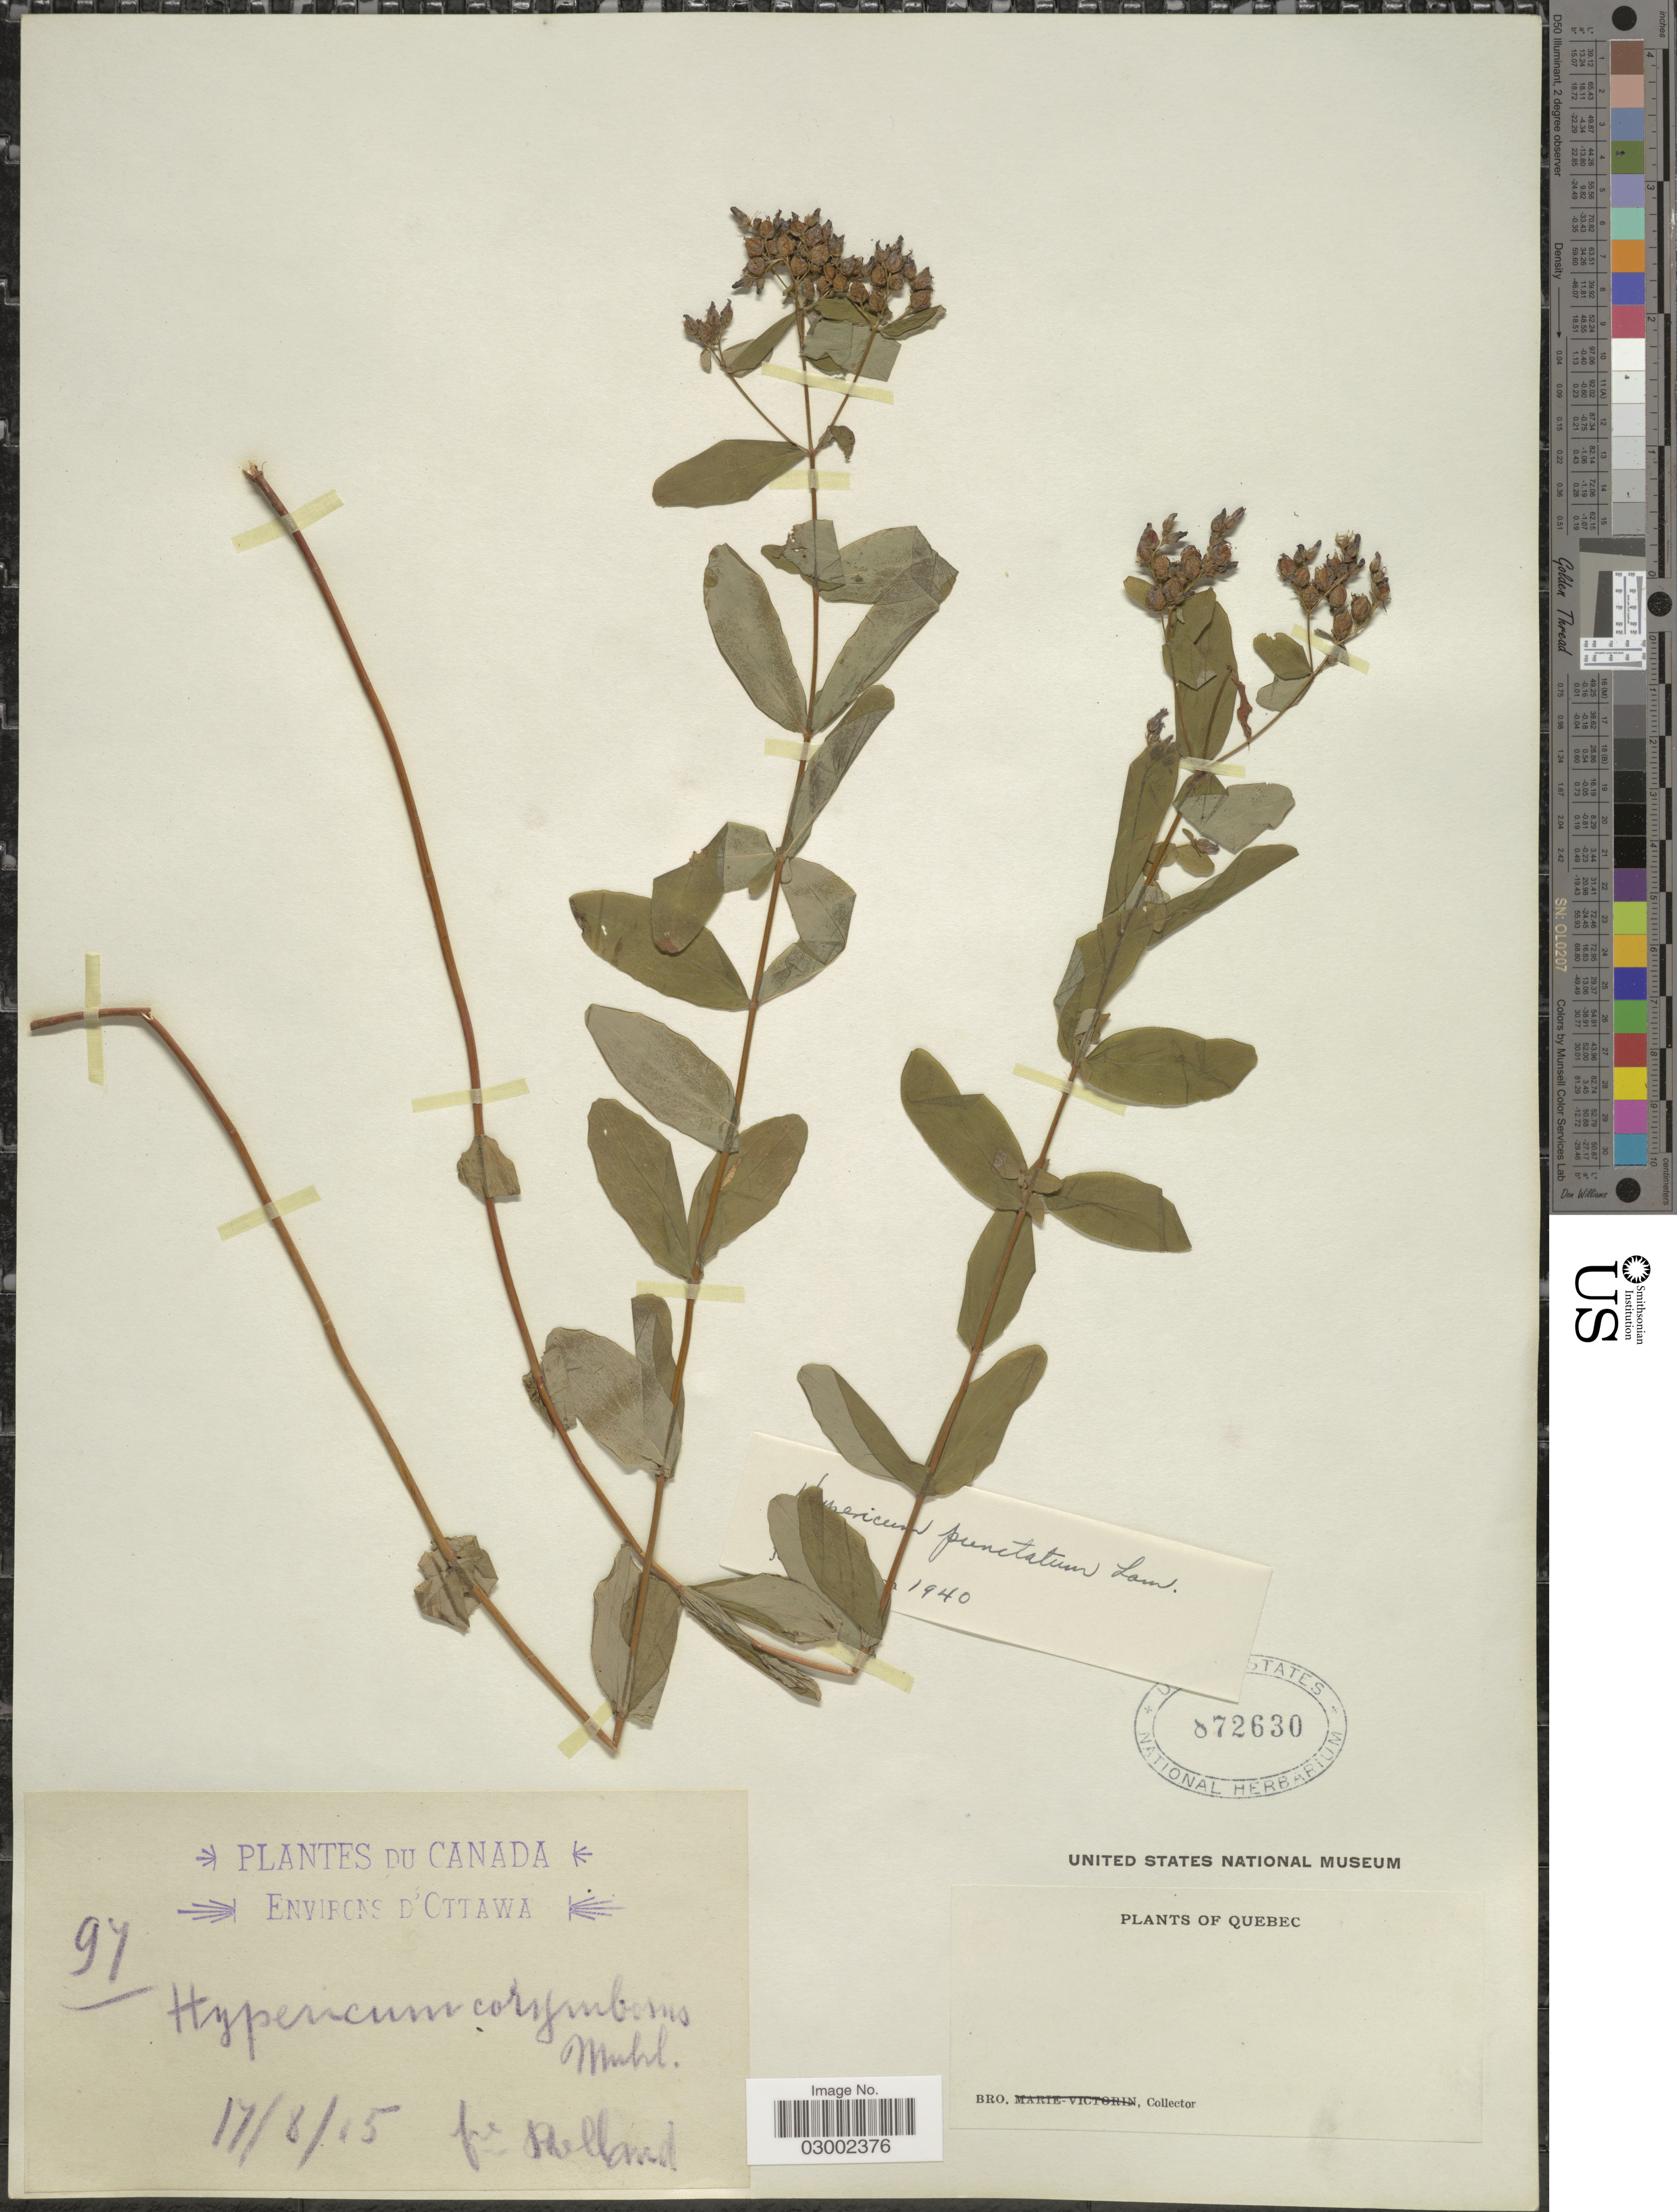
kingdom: Plantae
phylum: Tracheophyta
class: Magnoliopsida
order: Malpighiales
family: Hypericaceae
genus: Hypericum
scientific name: Hypericum punctatum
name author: Lam.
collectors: B. Rolland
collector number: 97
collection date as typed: Transcribed d/m/y: 17/8/15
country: Canada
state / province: Quebec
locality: Environs d'Ottawa.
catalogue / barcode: US 872630